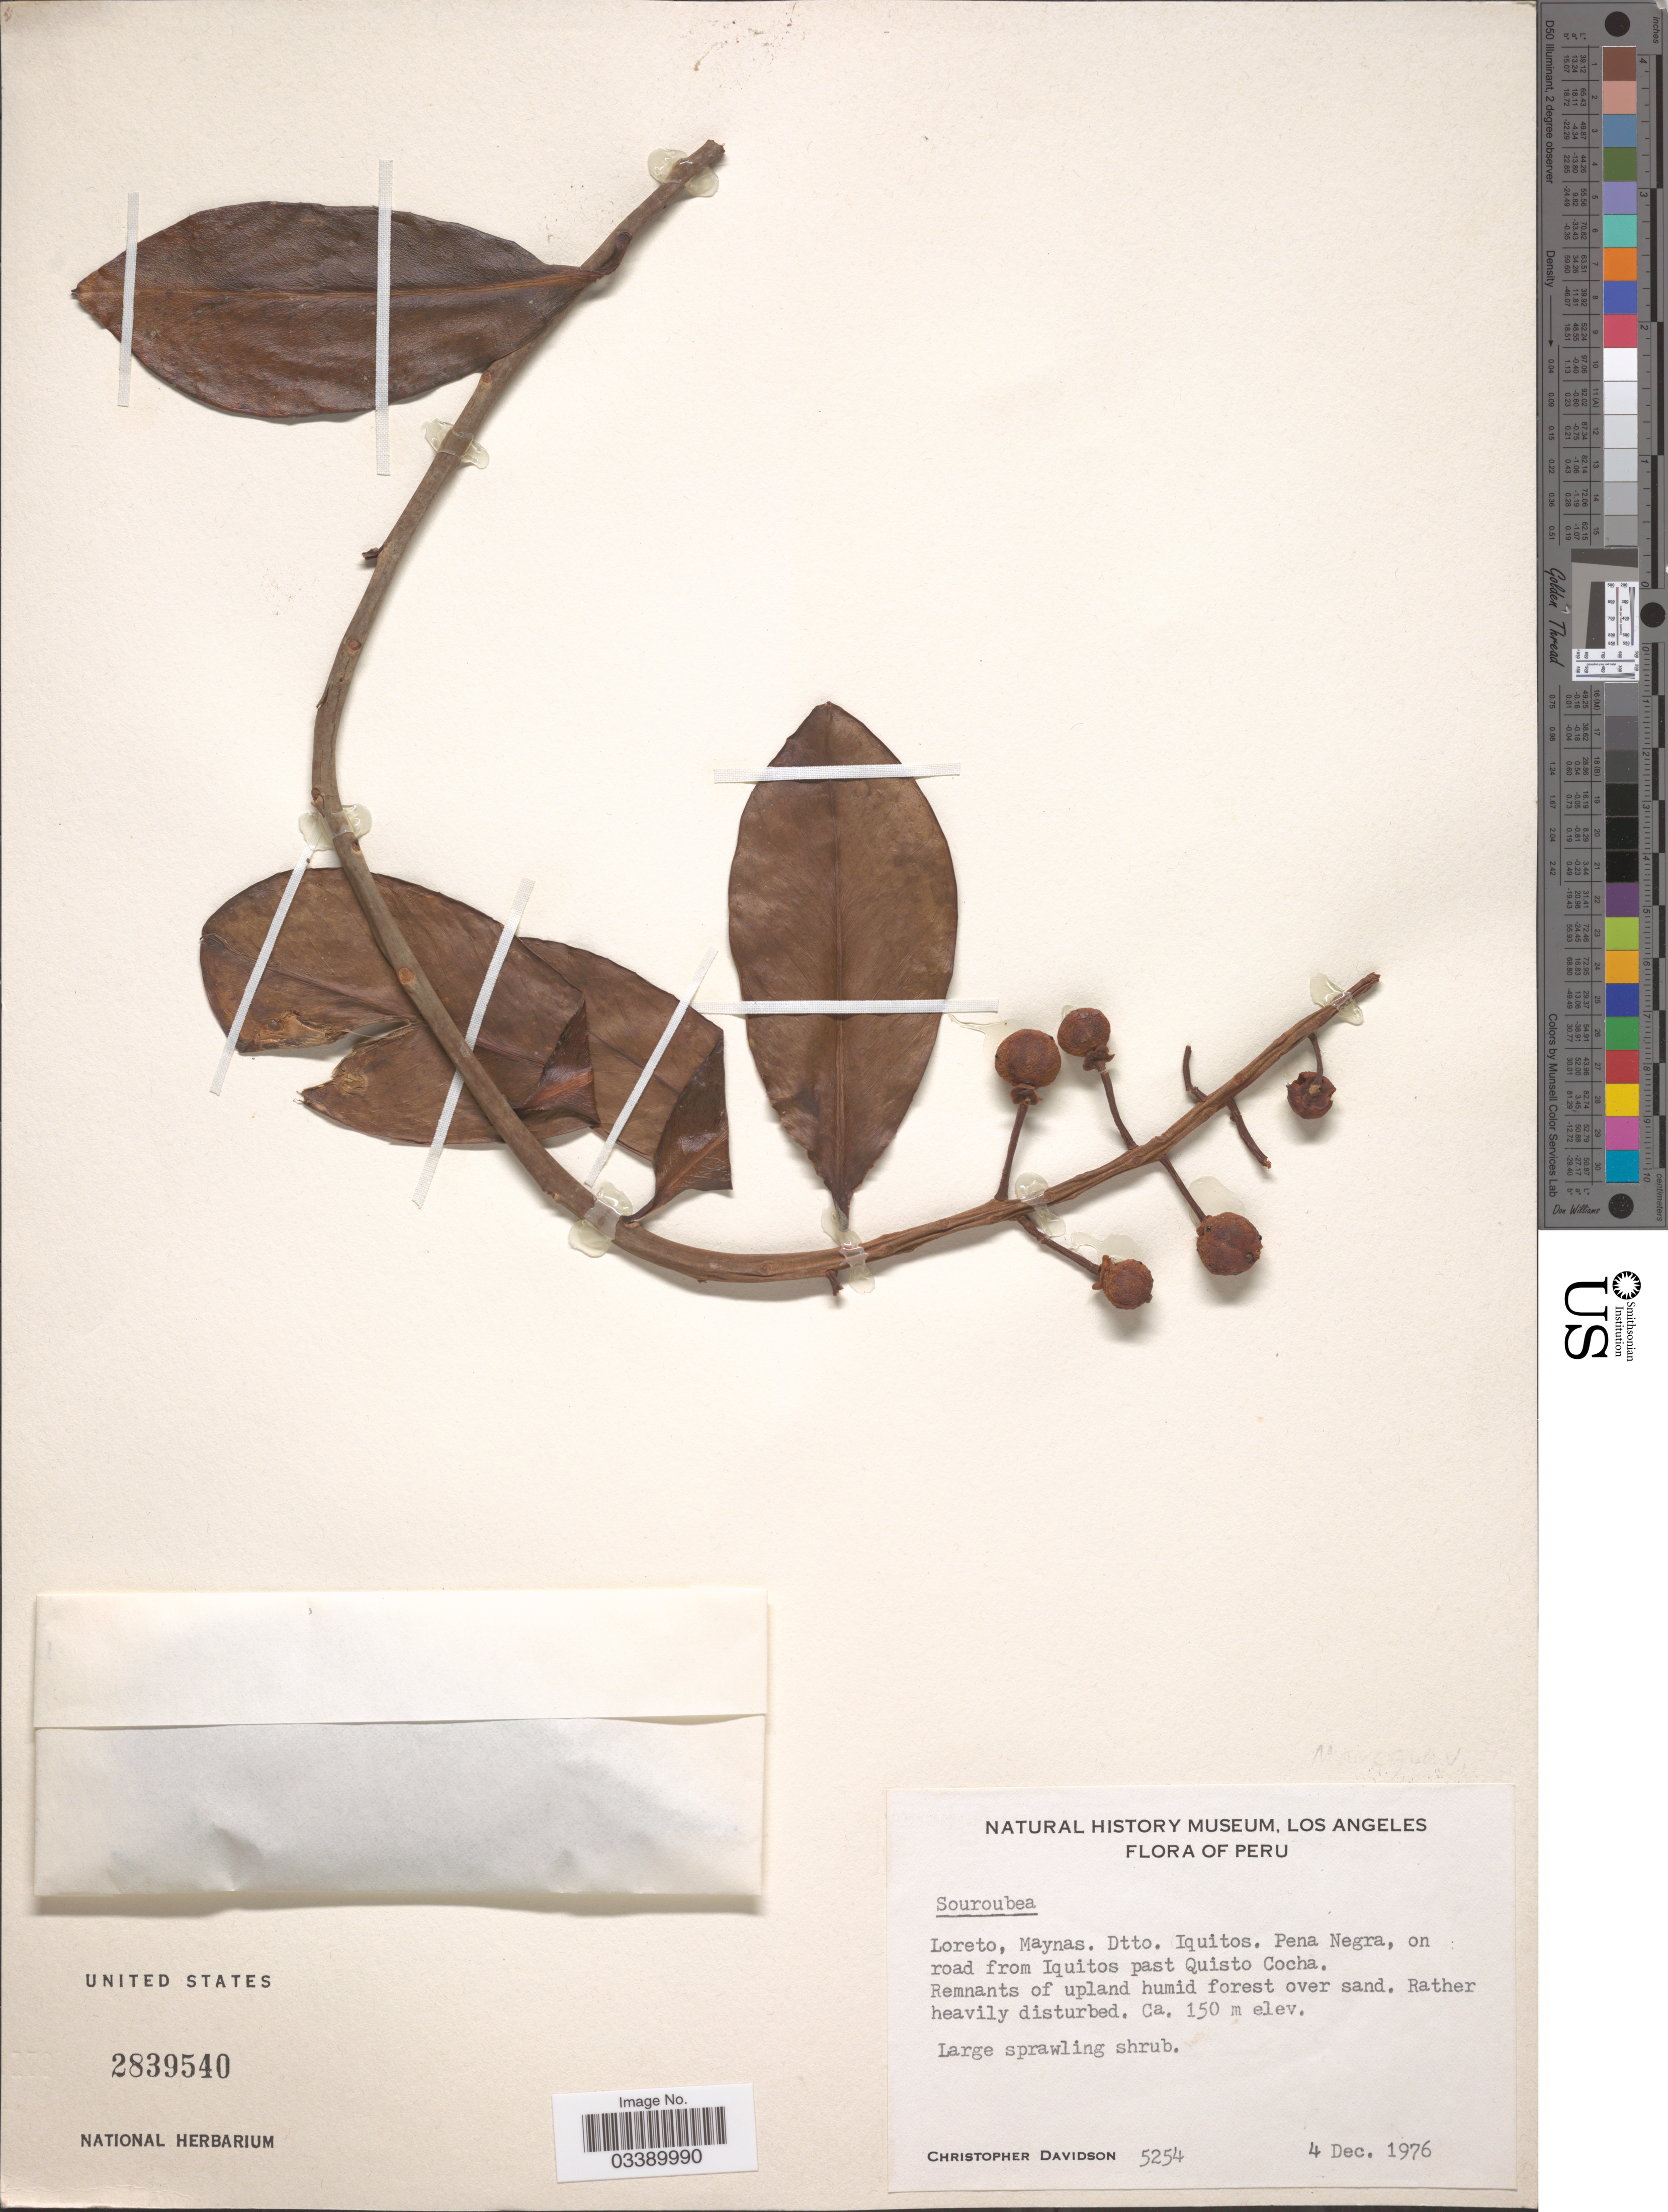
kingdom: Plantae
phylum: Tracheophyta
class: Magnoliopsida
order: Ericales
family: Marcgraviaceae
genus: Souroubea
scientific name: Souroubea sp.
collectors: C. Davidson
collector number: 5254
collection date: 1976-12-04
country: Peru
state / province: Loreto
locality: Maynas. Dtto. Iquitos, Pena Negra, on road from Iquitos past Quisto Cocha.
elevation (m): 150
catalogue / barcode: US 2839540